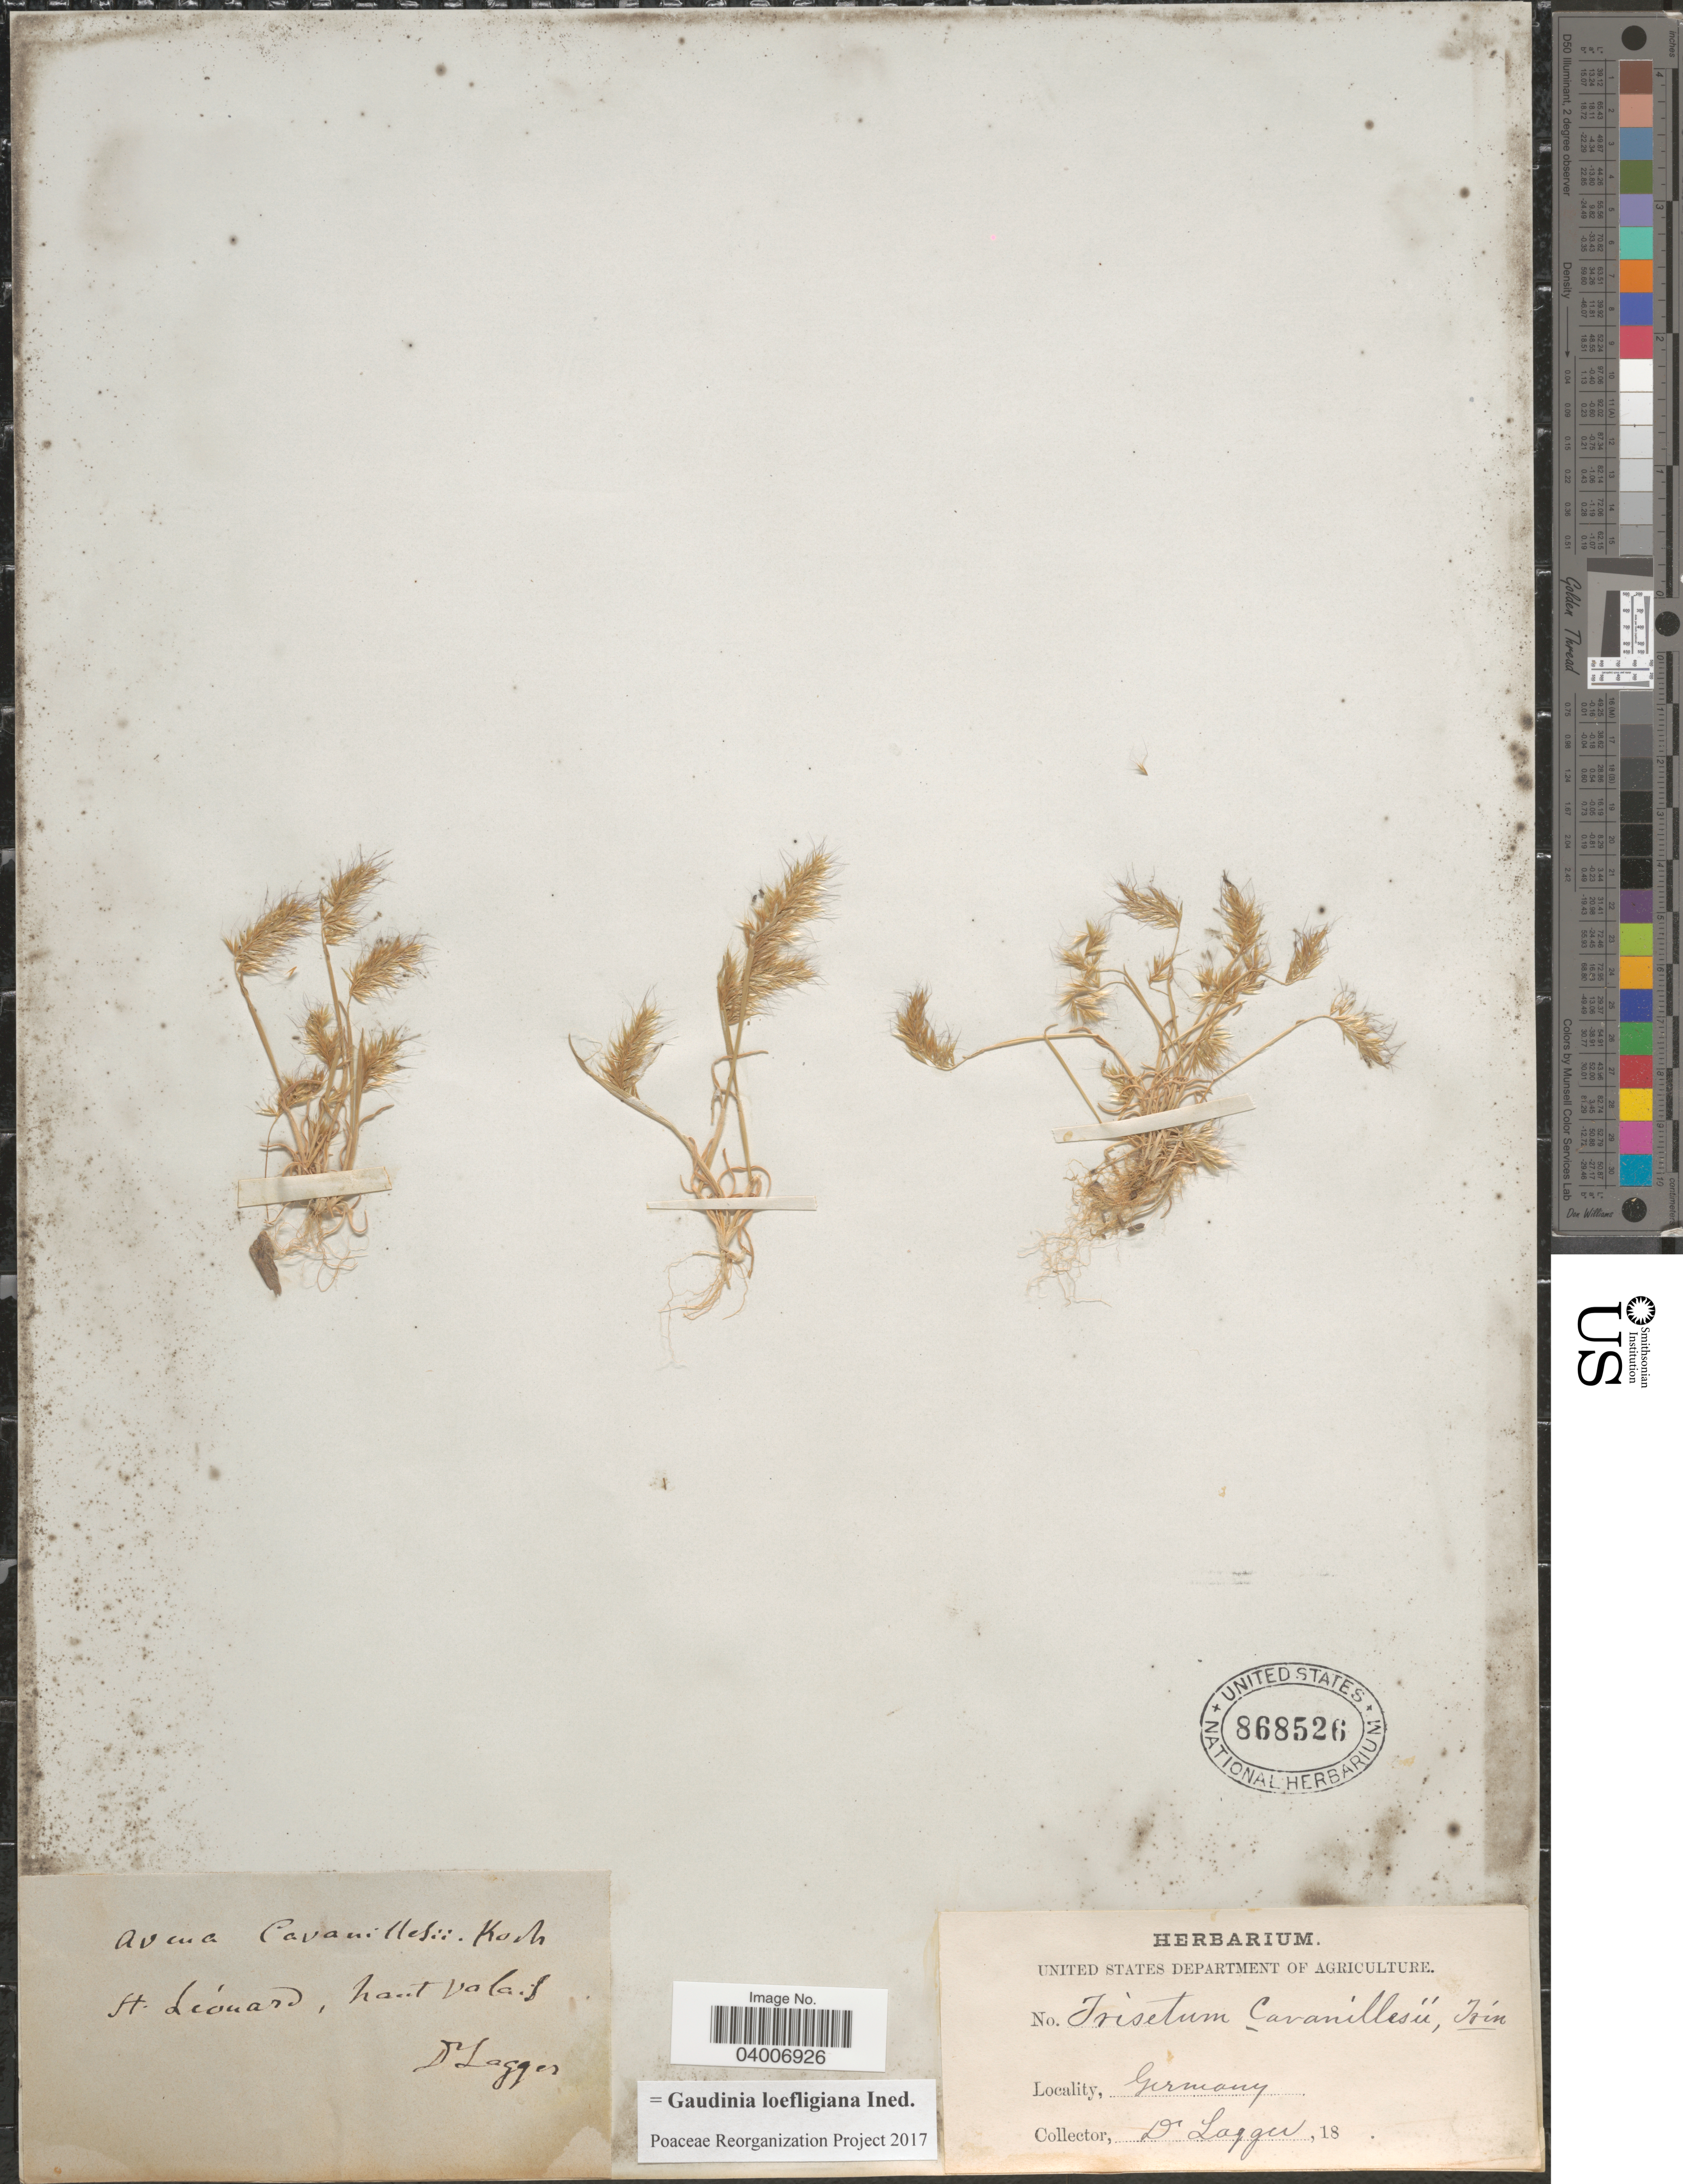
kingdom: Plantae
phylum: Tracheophyta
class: Liliopsida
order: Poales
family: Poaceae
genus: Gaudinia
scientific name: Gaudinia loefligiana ined.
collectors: F. J. Lagger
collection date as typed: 18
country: Switzerland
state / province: Valais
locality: St. Leónard, haut Valais.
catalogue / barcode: US 868526